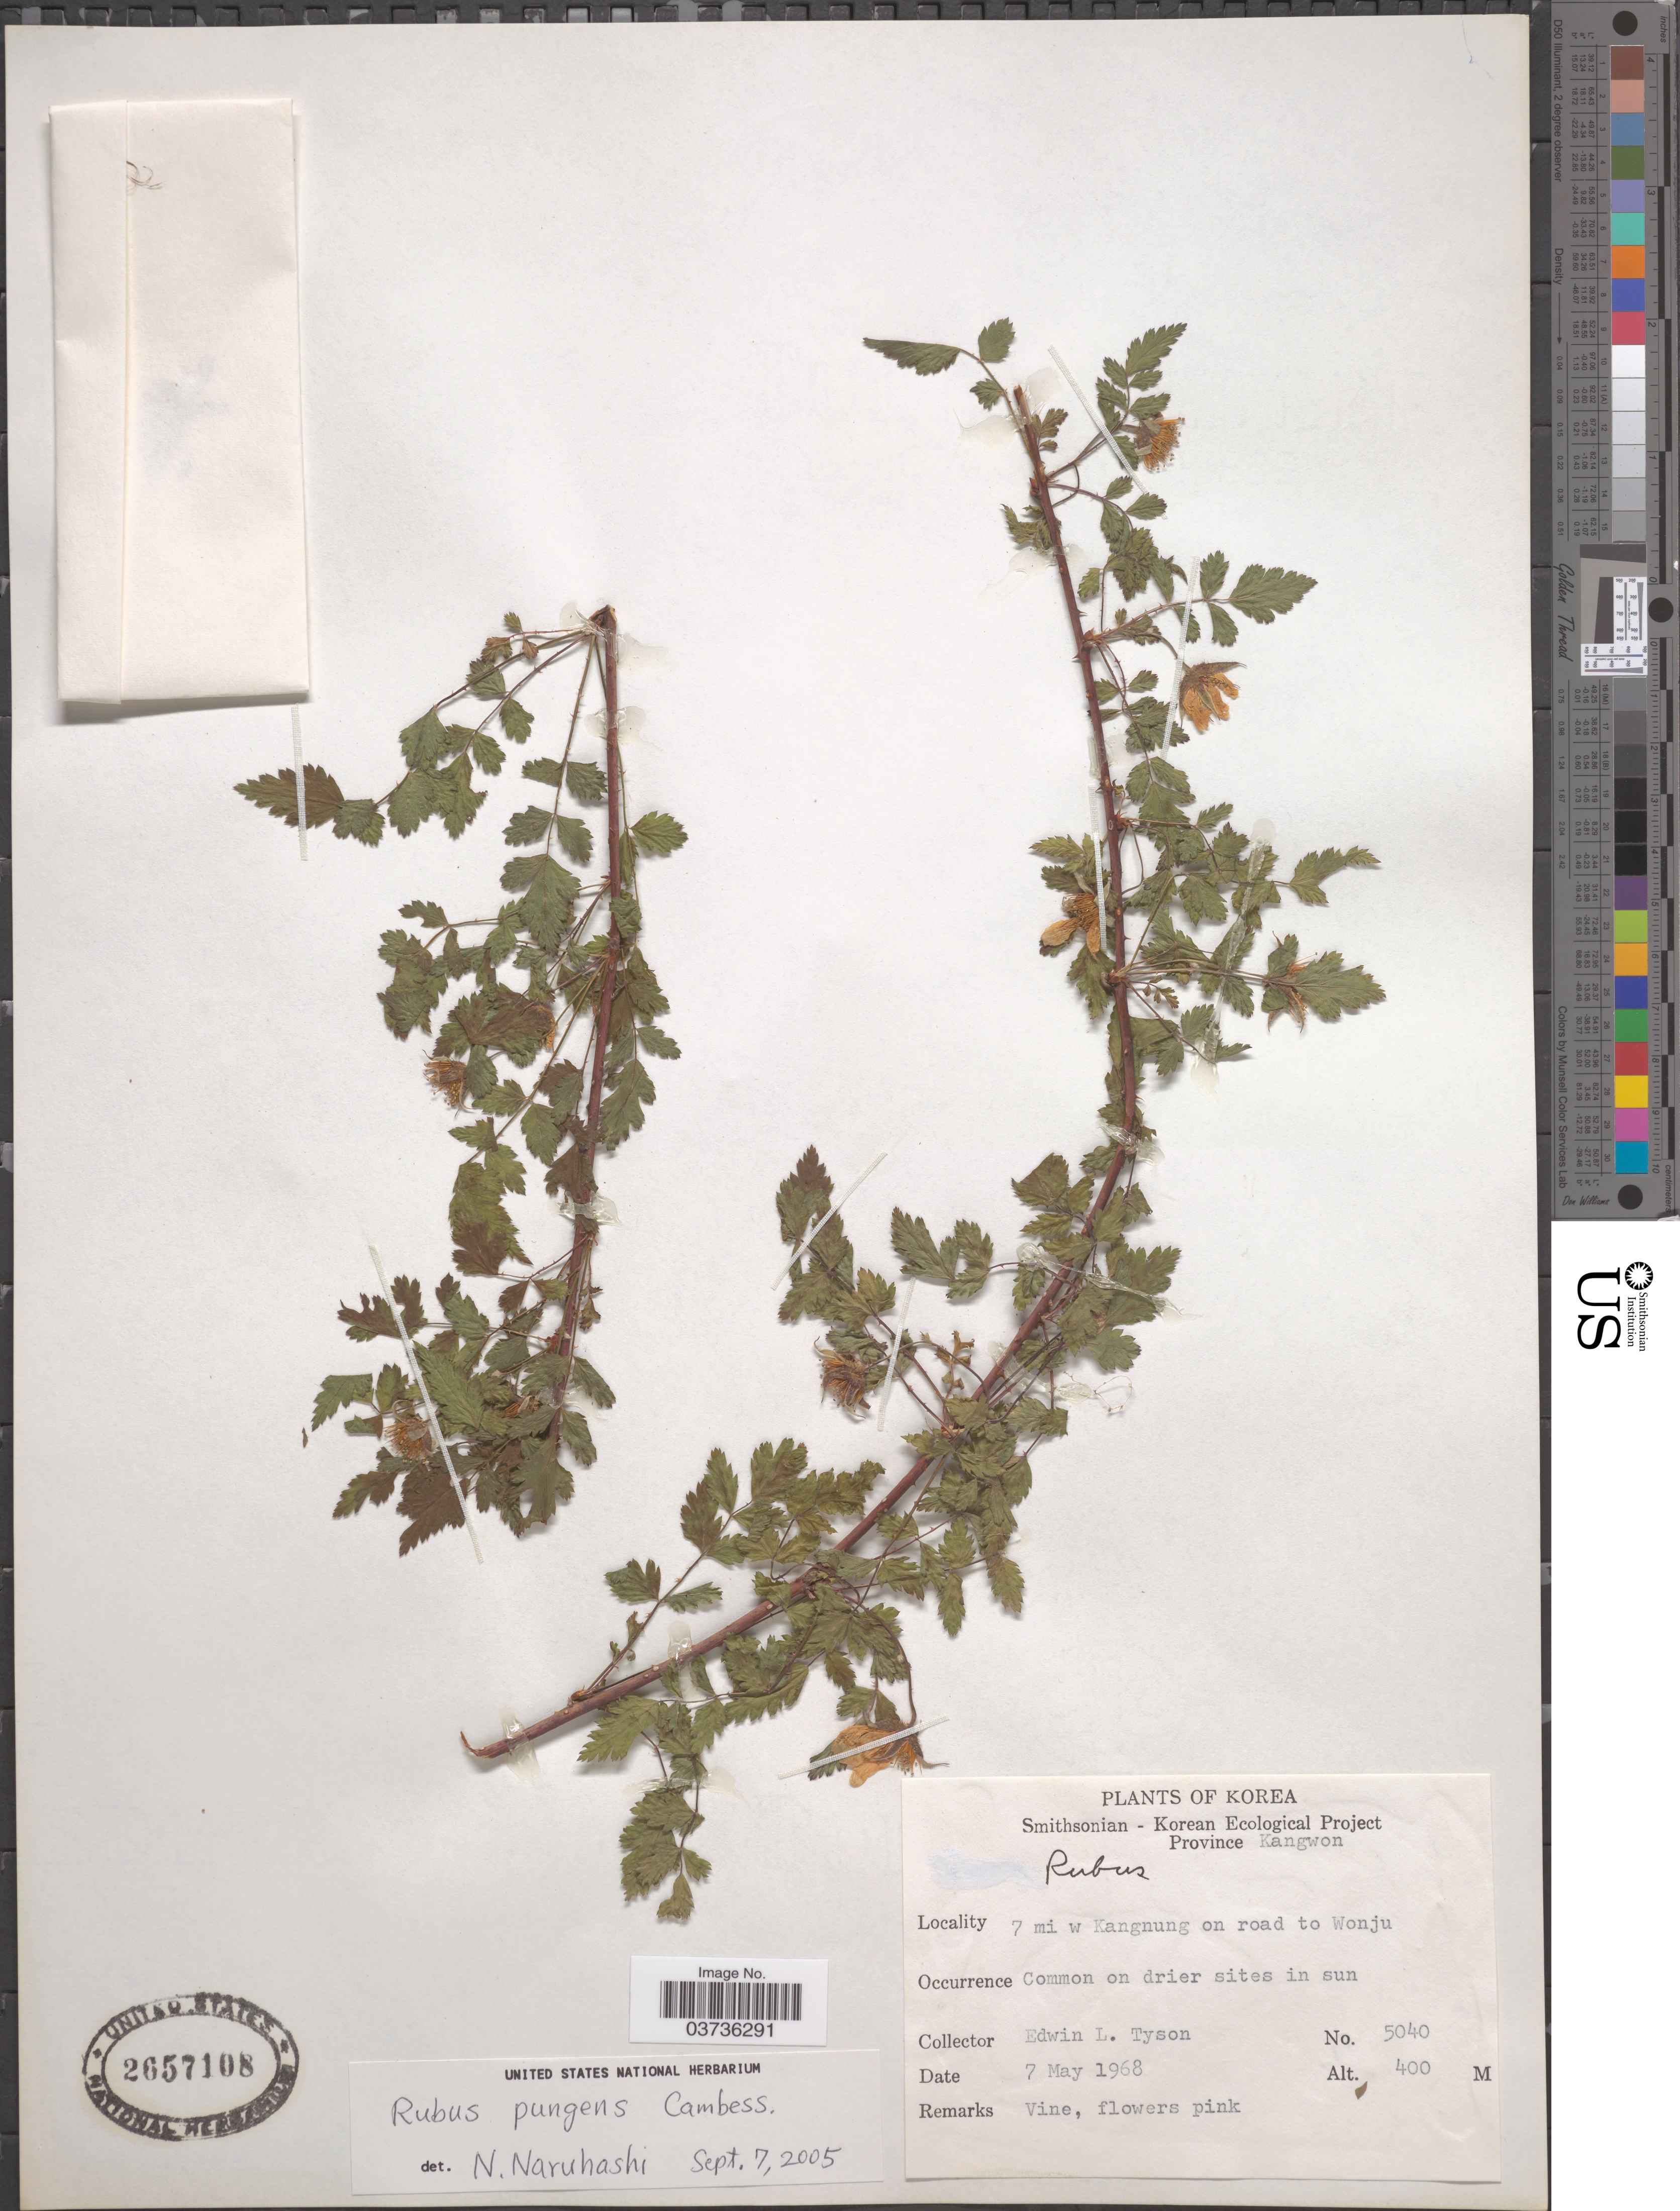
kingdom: Plantae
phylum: Tracheophyta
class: Magnoliopsida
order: Rosales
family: Rosaceae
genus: Rubus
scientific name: Rubus pungens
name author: Cambess.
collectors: E. L. Tyson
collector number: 5040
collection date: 1968-05-07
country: North Korea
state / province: Kangwon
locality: Korea. 7 mi w Kangnung on road to Wonju.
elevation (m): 400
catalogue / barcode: US 2657108